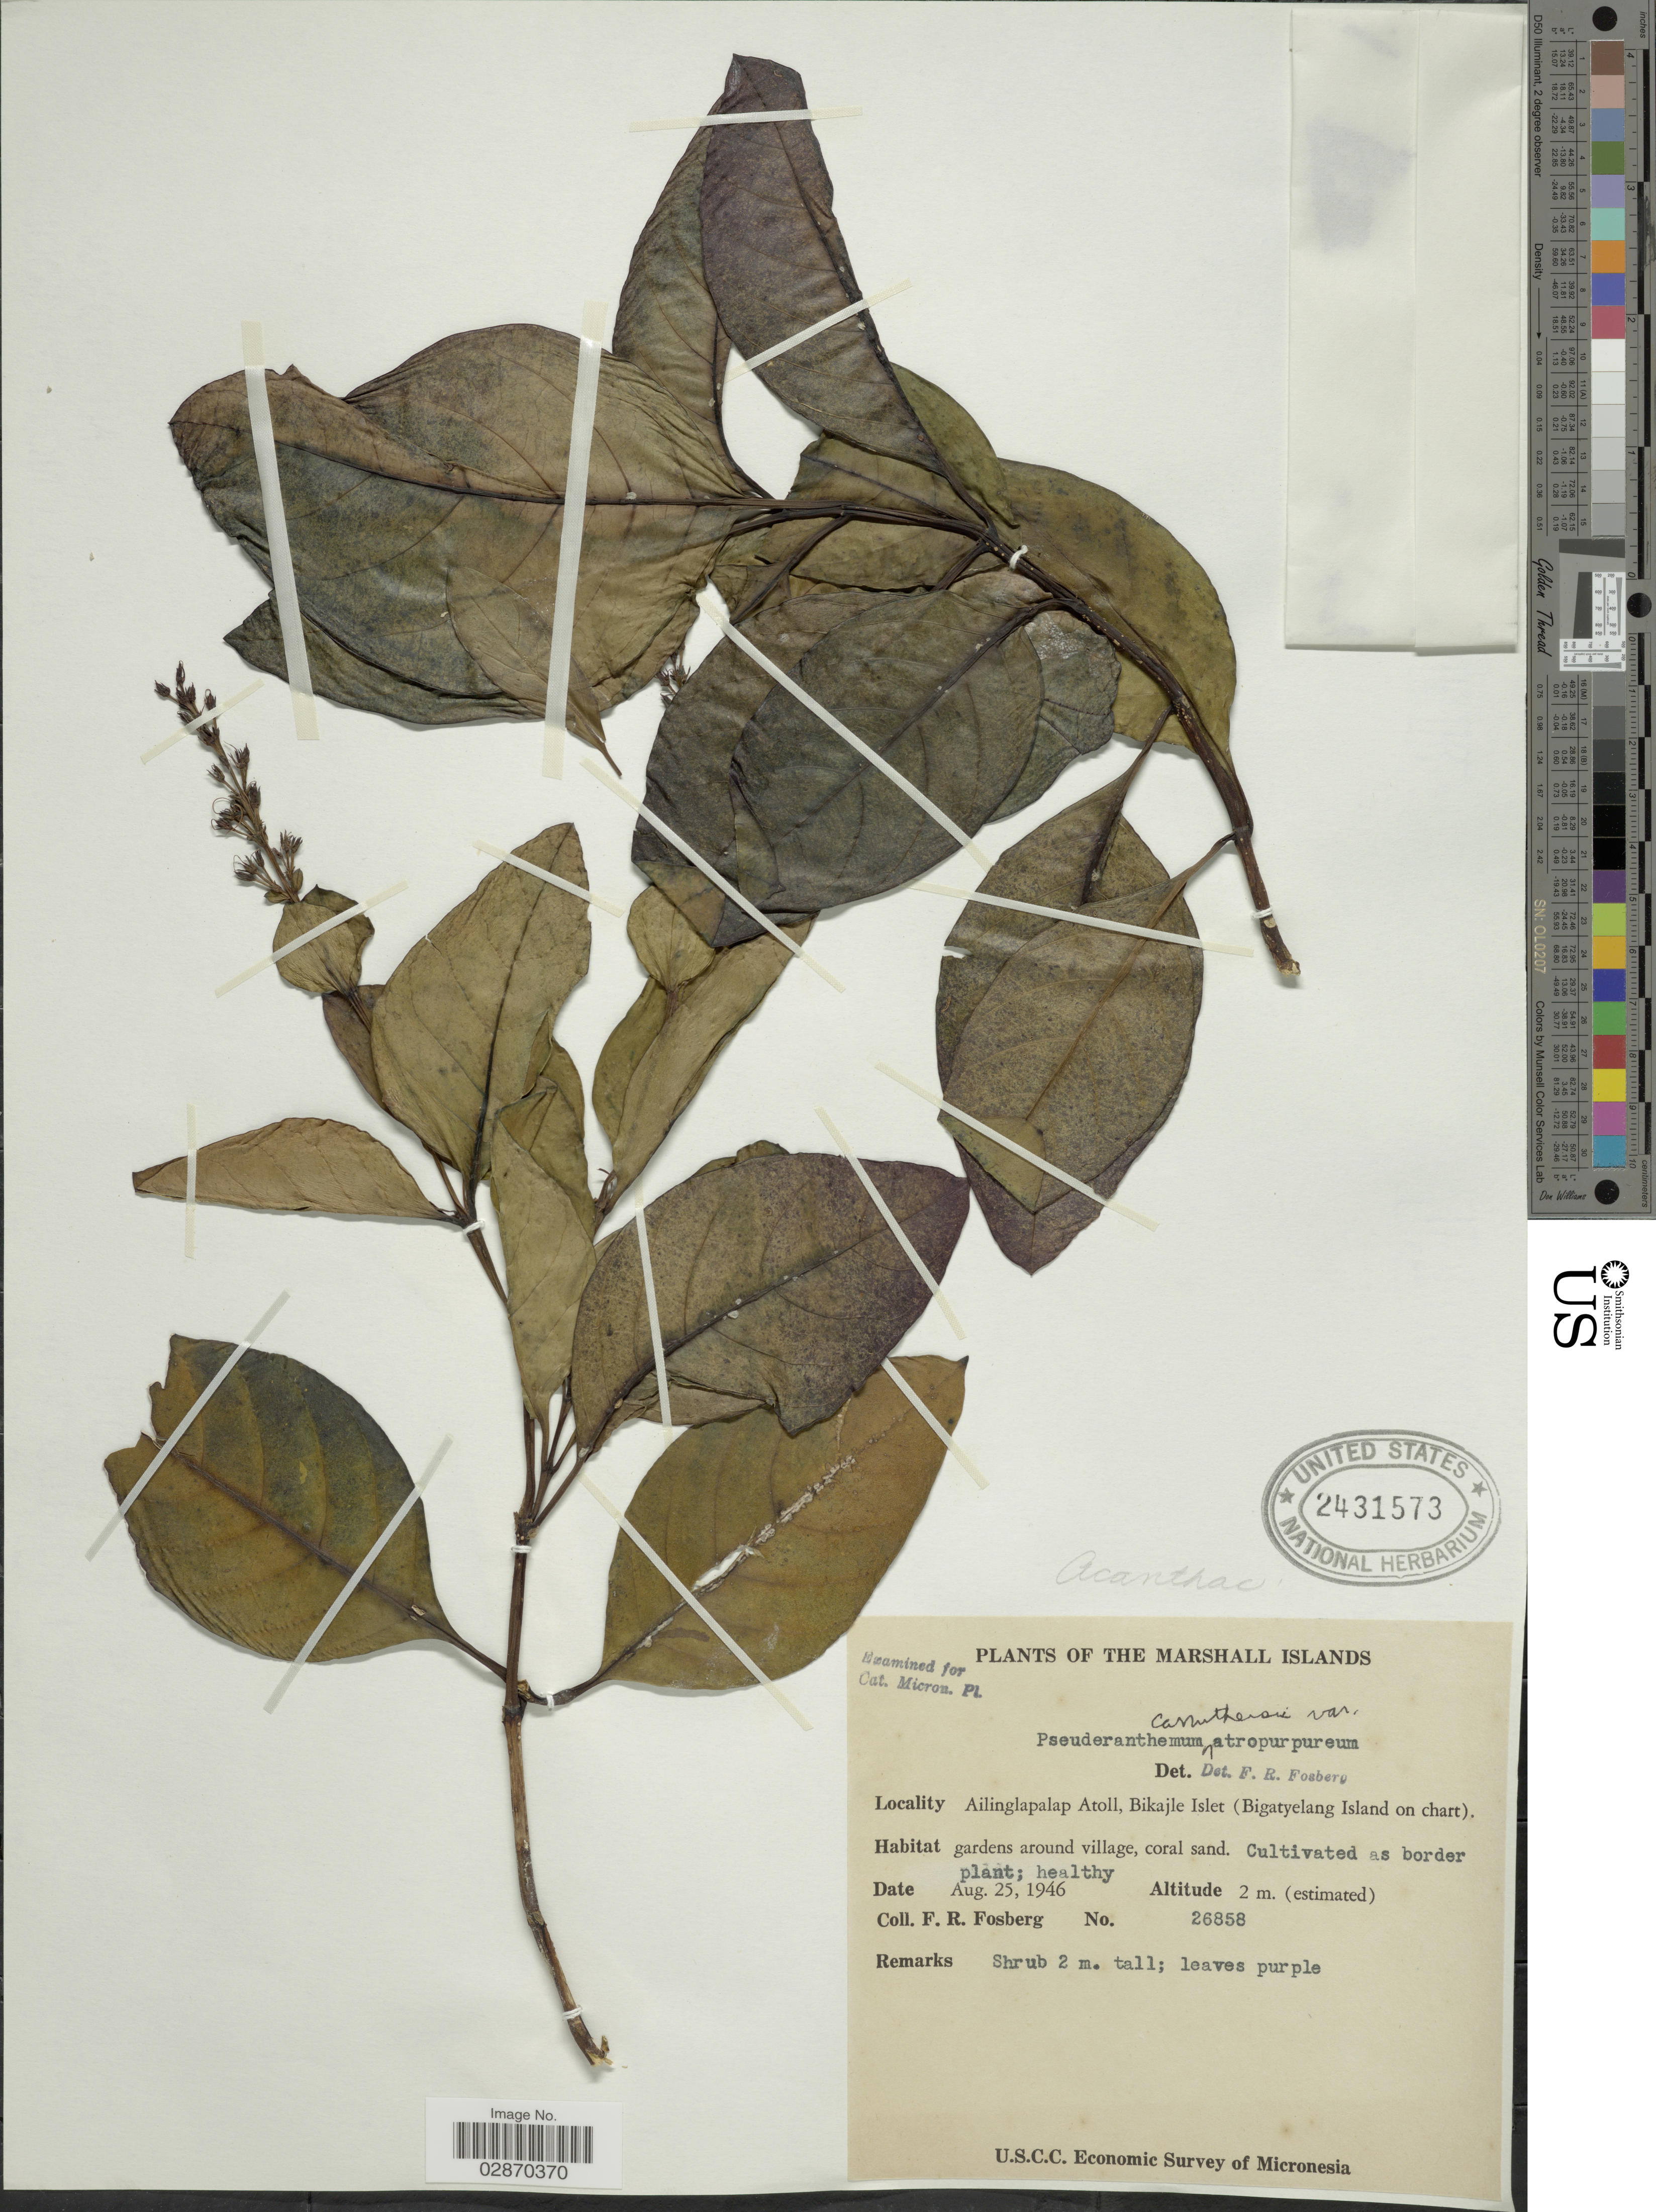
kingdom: Plantae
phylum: Tracheophyta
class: Magnoliopsida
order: Lamiales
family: Acanthaceae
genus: Pseuderanthemum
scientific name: Pseuderanthemum carruthersii var. atropurpureum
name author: (W. Bull) Fosberg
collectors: F. R. Fosberg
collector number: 26858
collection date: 1946-08-25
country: Marshall Islands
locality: Ailinglapalap Atoll, Bikajle Islet (Bigatyelang Island on chart).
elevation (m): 2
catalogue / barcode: US 2431573